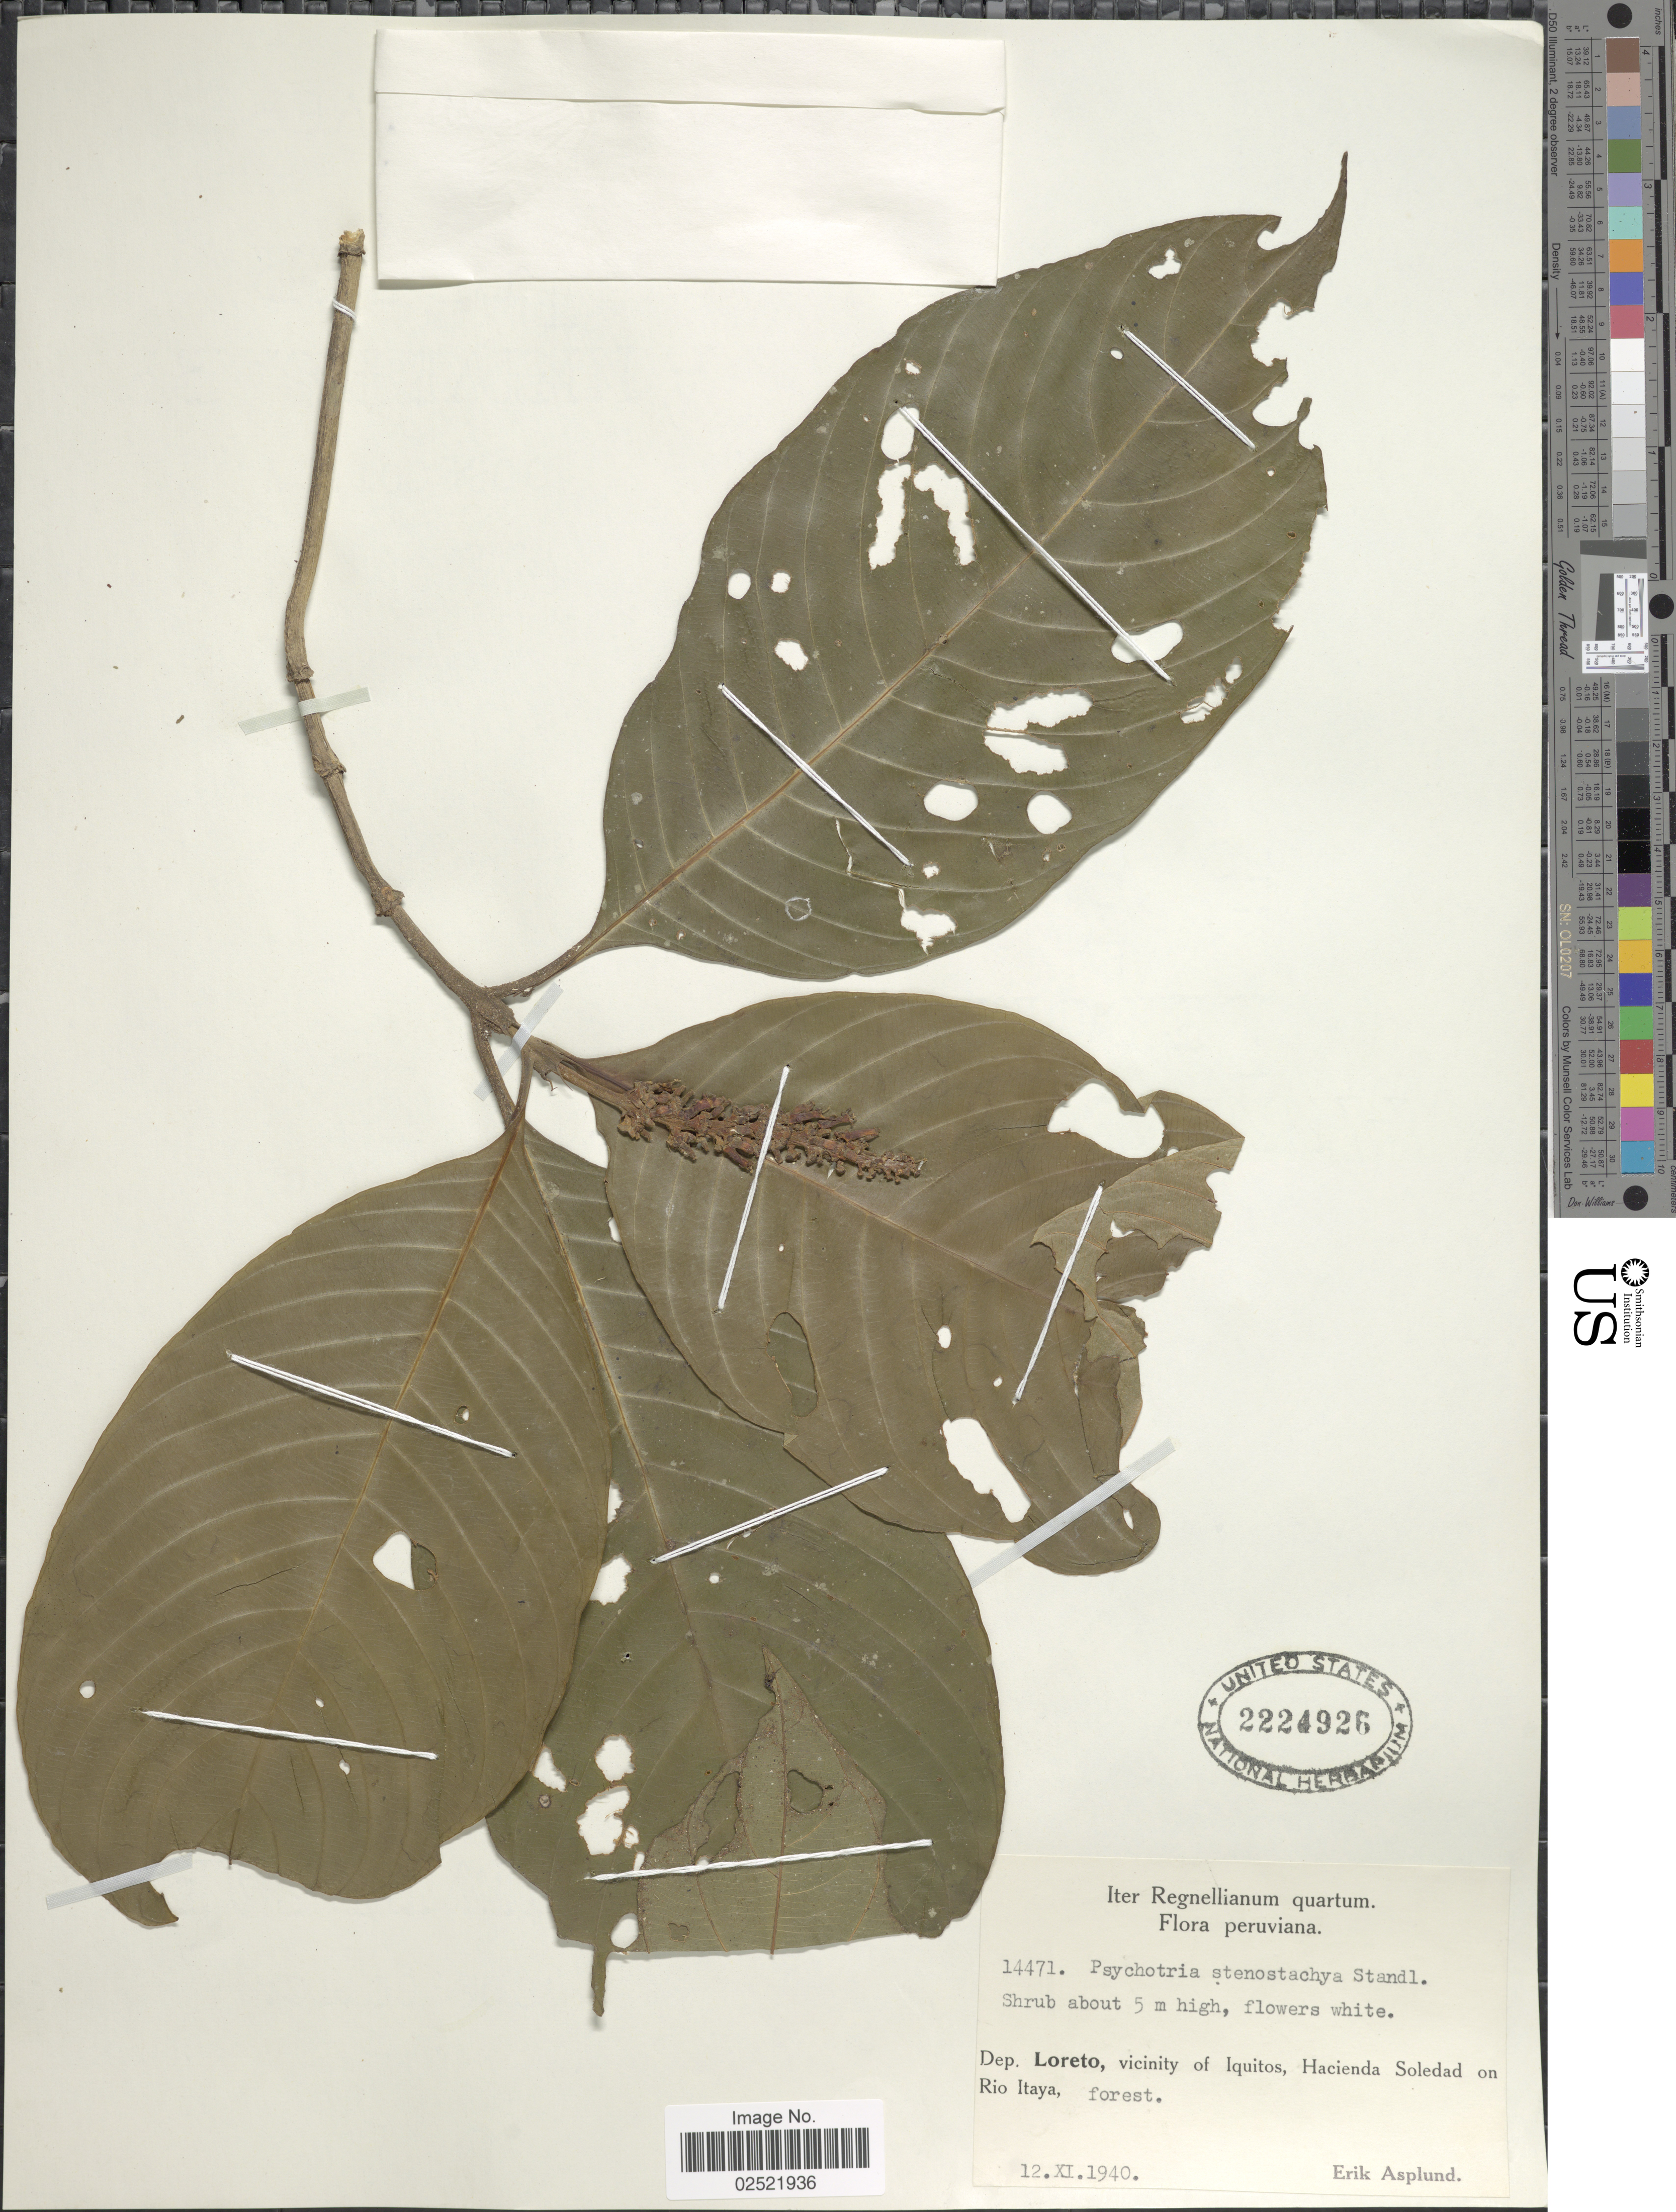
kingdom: Plantae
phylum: Tracheophyta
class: Magnoliopsida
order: Gentianales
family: Rubiaceae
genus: Psychotria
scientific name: Psychotria stenostachya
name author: Standl.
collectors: E. Asplund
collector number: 14471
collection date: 1940-11-12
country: Peru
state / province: Loreto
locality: Vicinity of Iquitos, Hacienda Soledad on Rio Itaya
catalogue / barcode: US 2224926